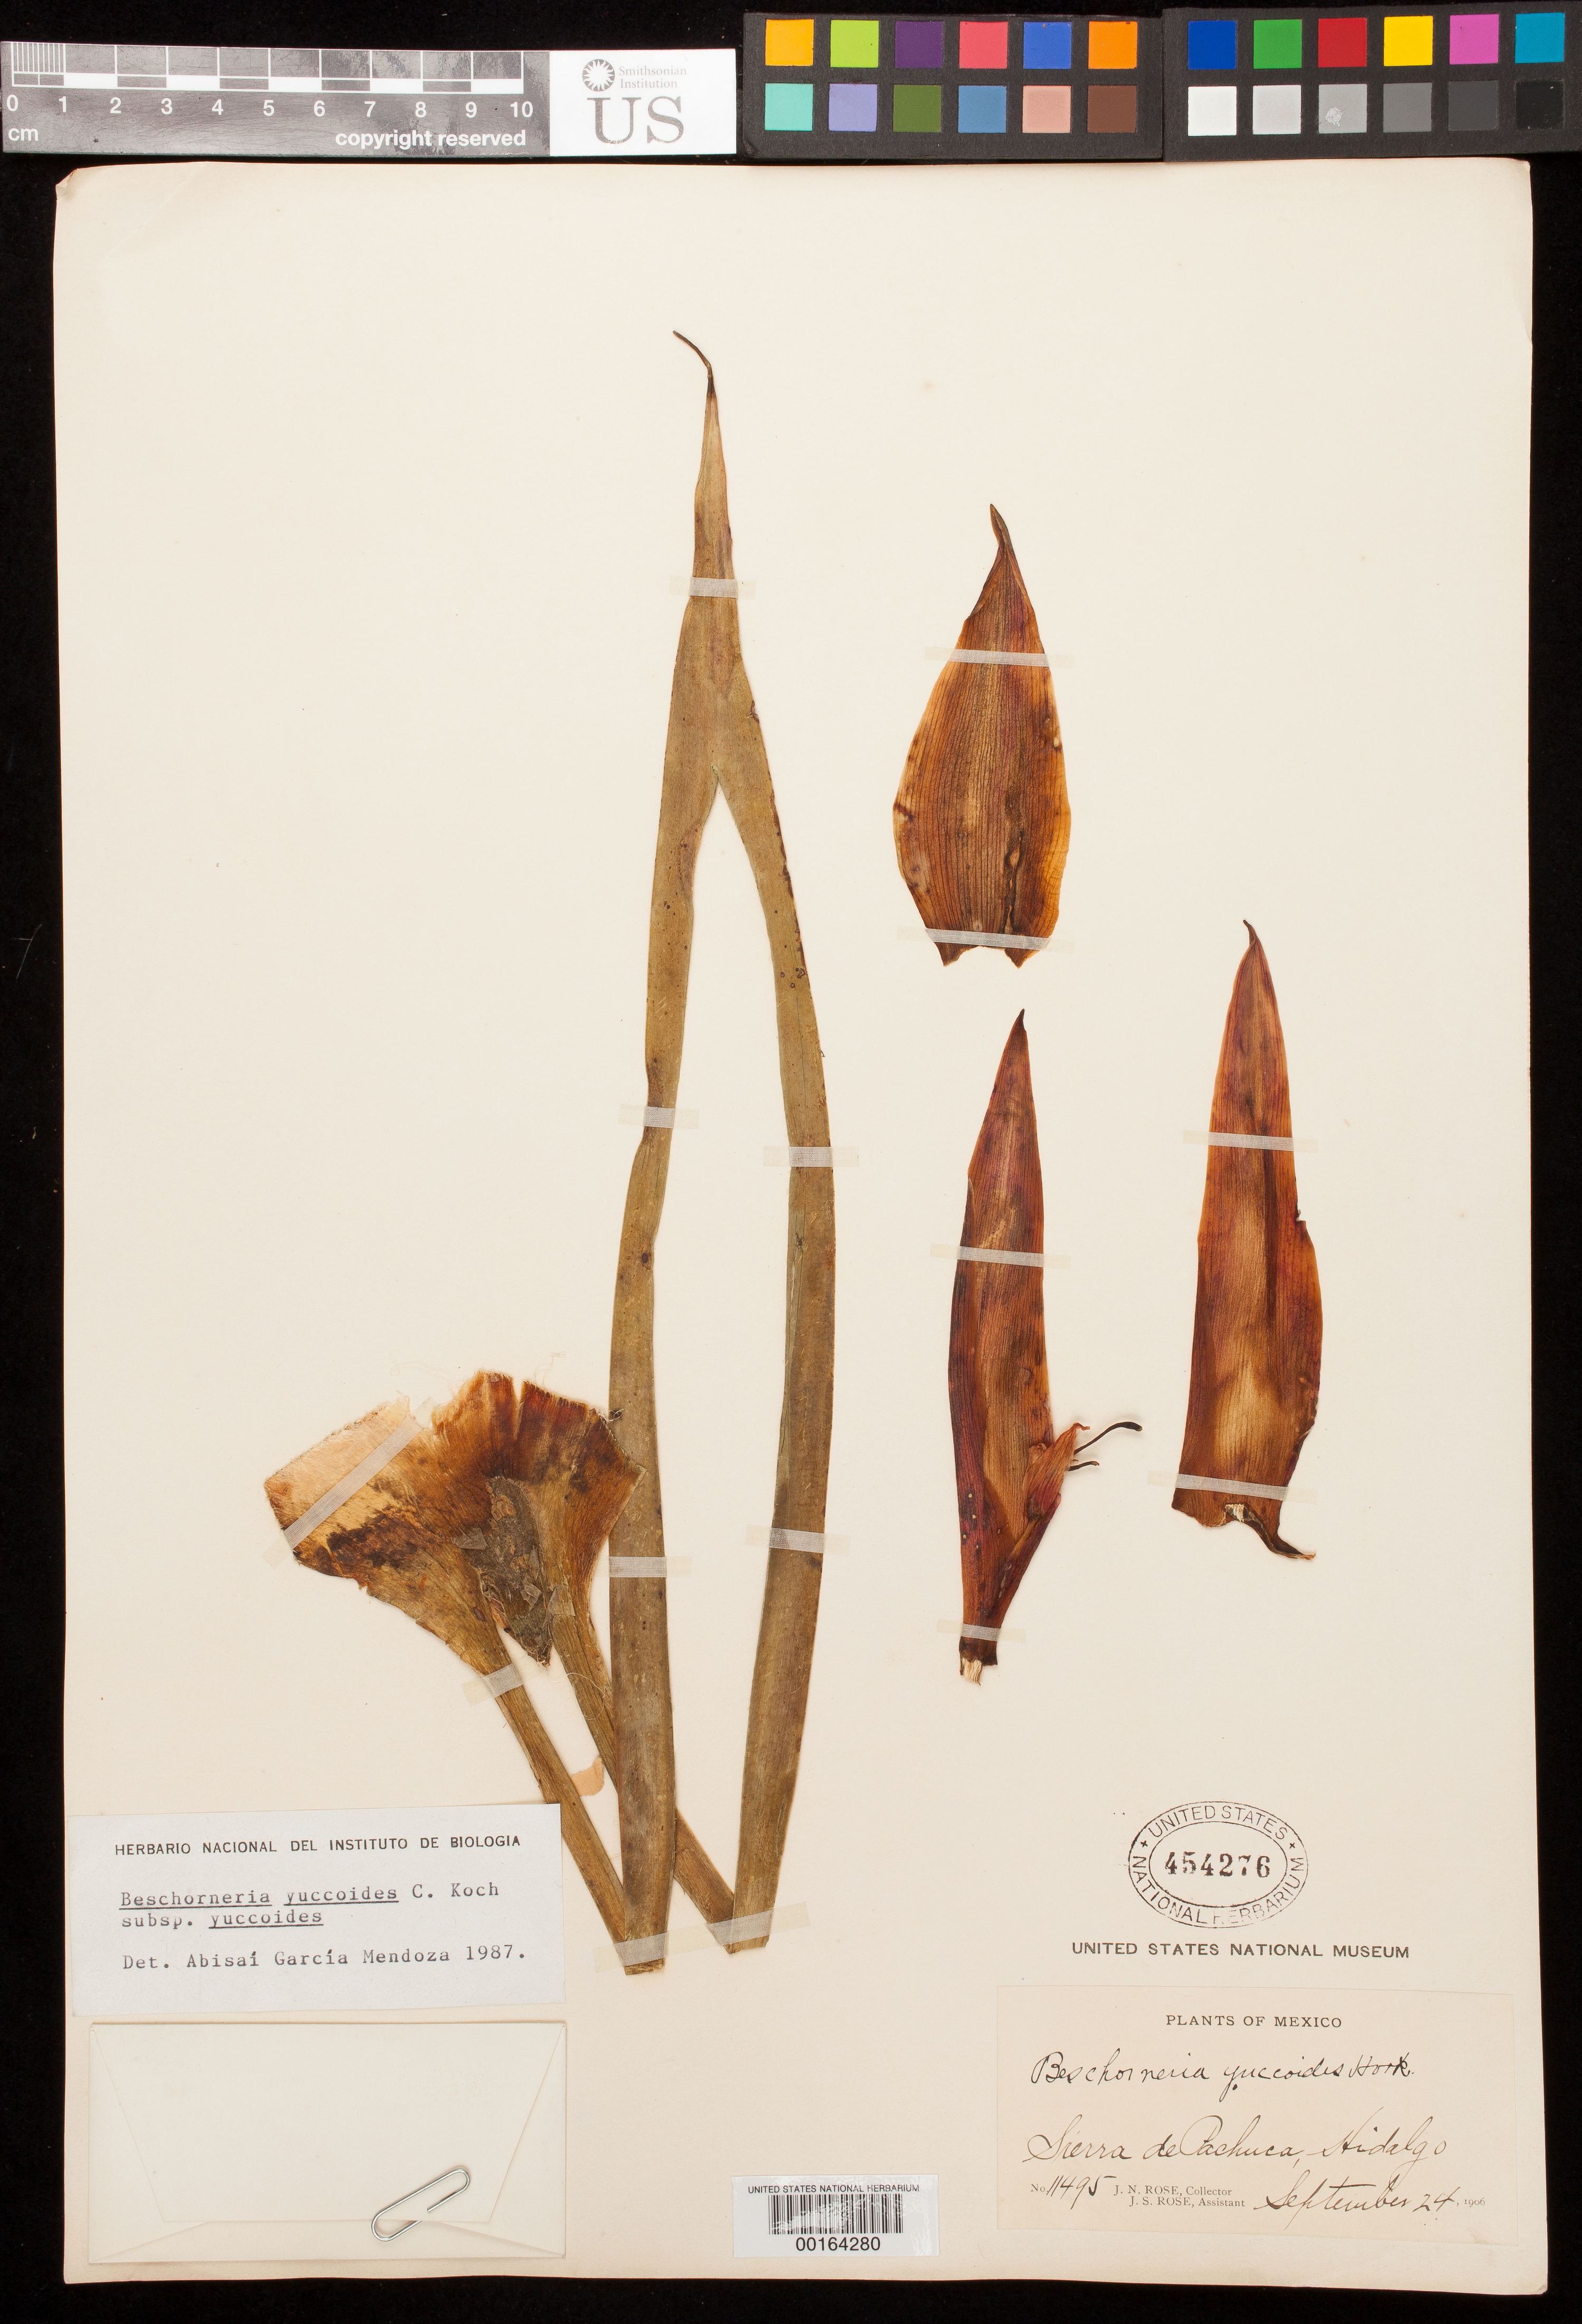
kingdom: Plantae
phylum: Tracheophyta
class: Liliopsida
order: Asparagales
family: Asparagaceae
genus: Beschorneria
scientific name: Beschorneria yuccoides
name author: K. Koch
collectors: J. N. Rose & J. S. Rose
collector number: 11495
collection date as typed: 24 Sep 1906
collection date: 1906-09-24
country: Mexico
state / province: Hidalgo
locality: Sierra de Pachuca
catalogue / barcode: US 454276